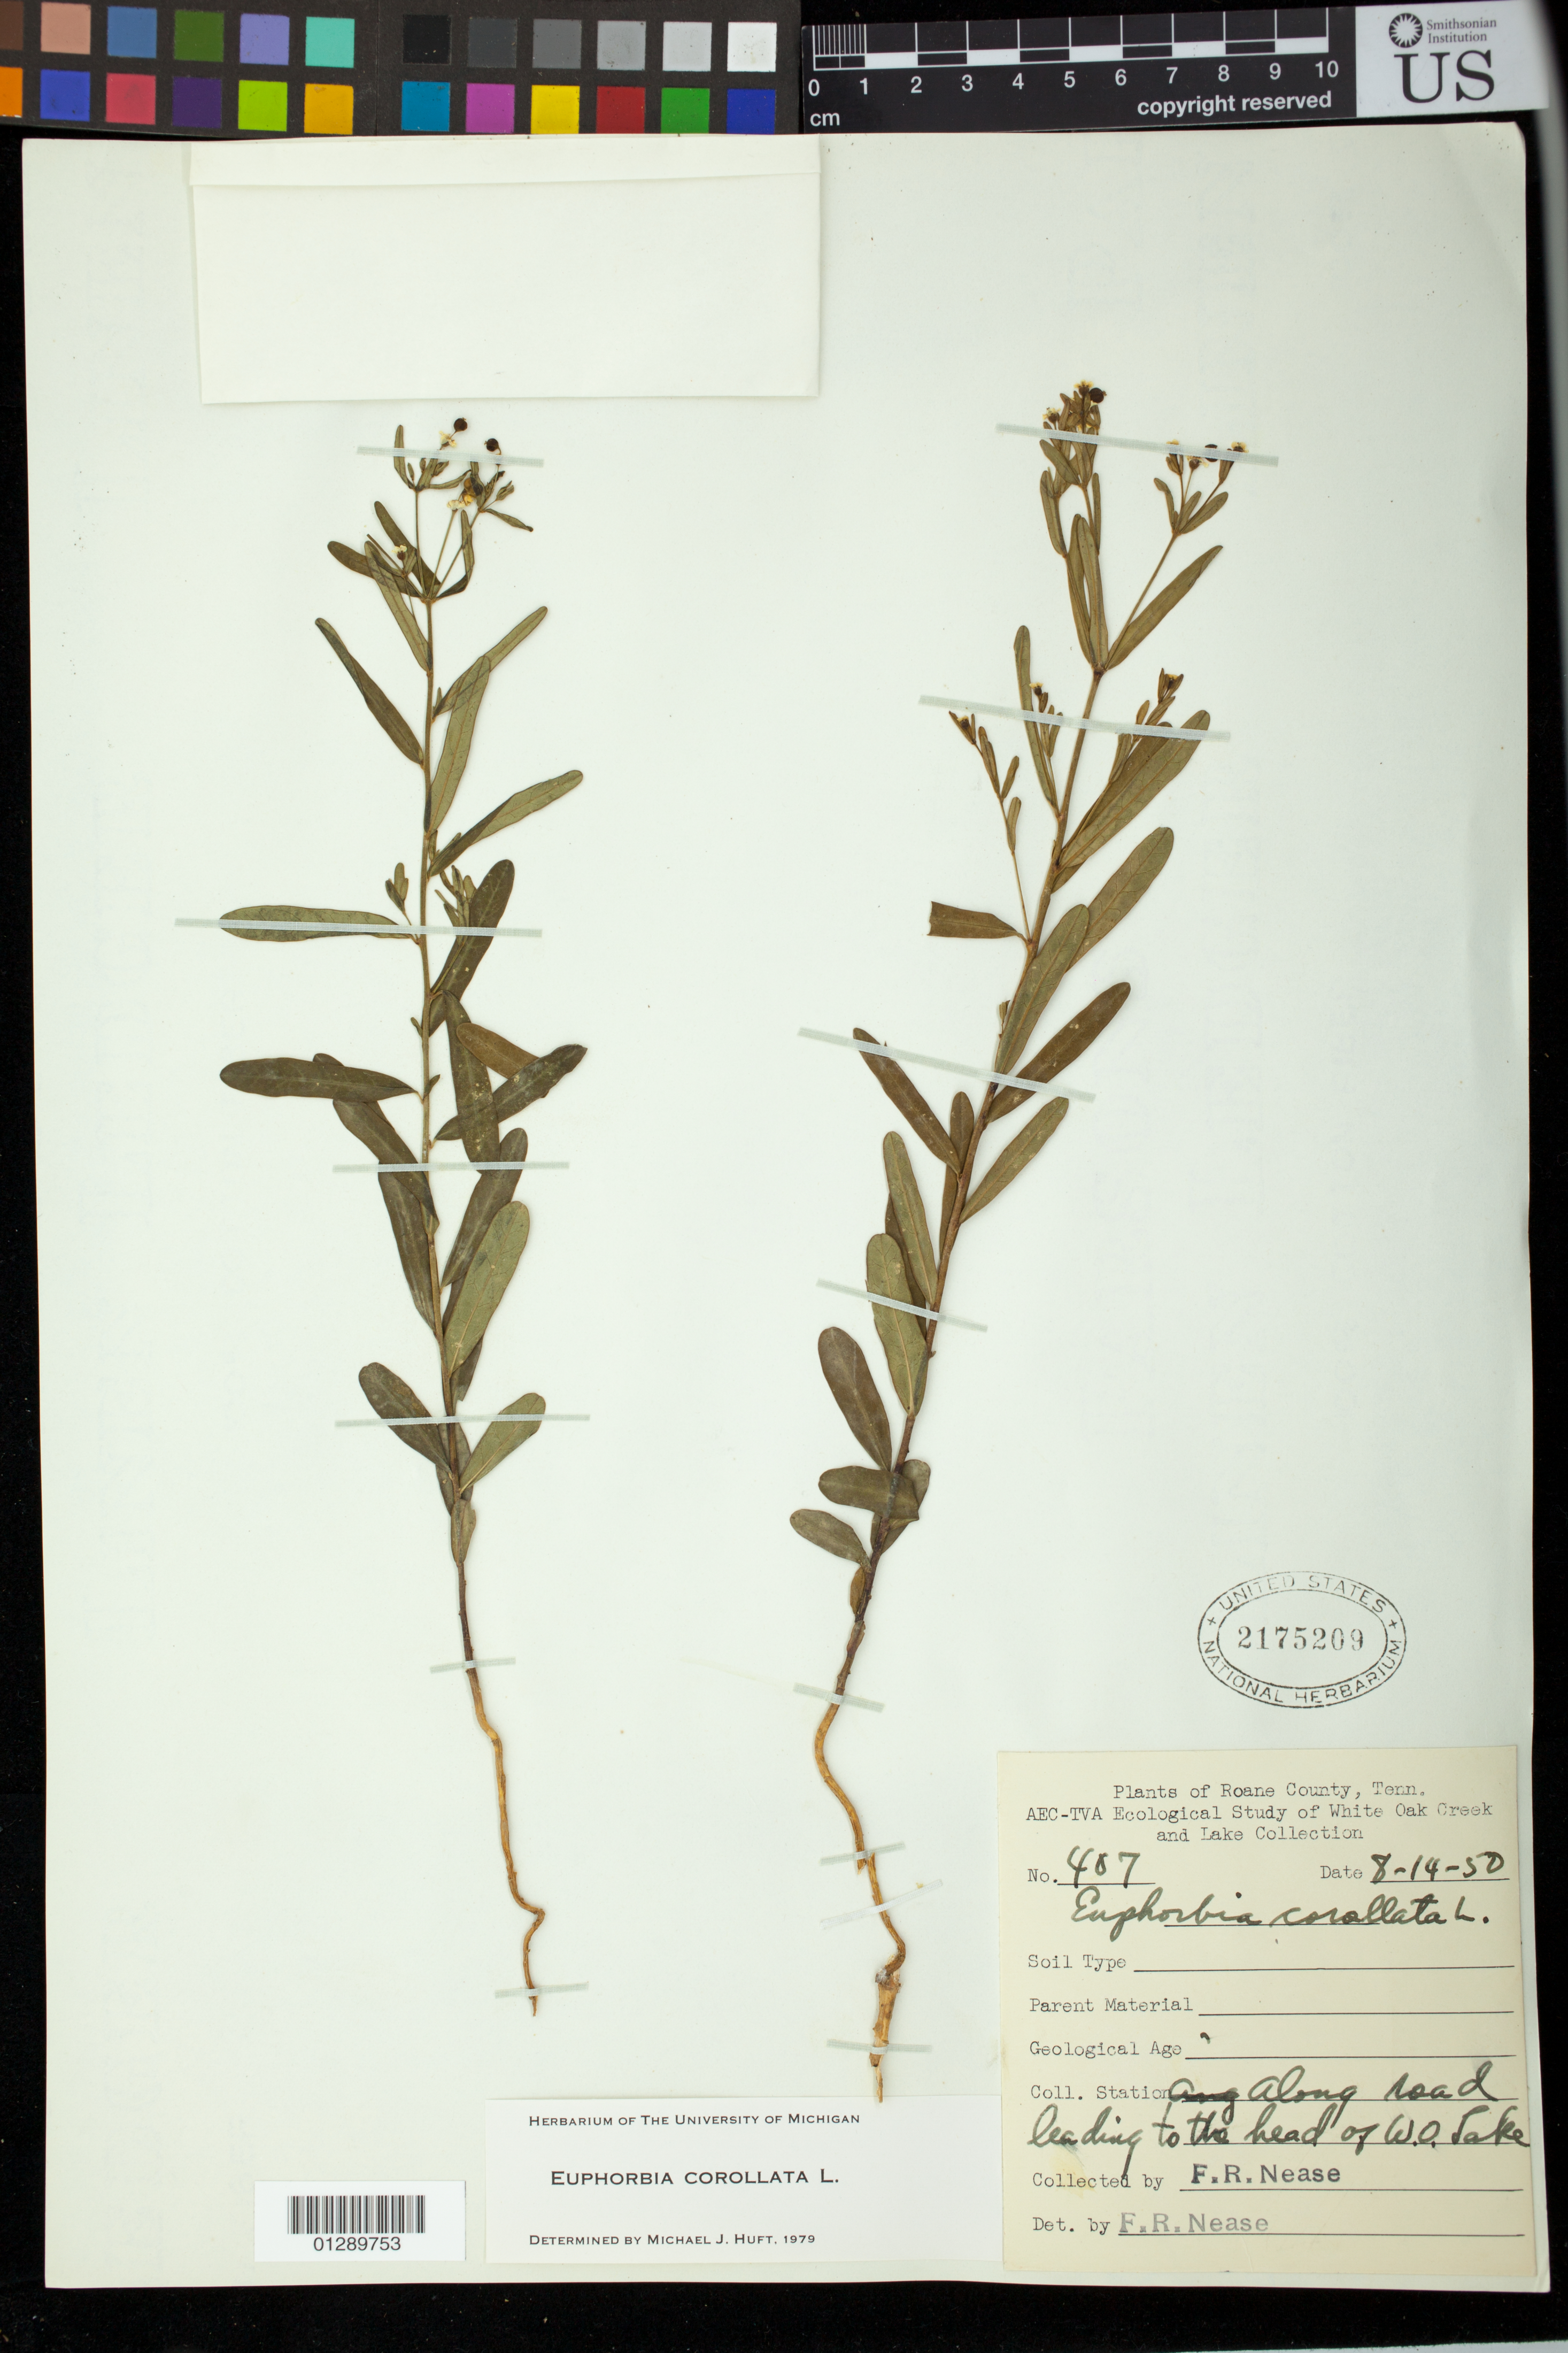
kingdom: Plantae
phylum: Tracheophyta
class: Magnoliopsida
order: Malpighiales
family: Euphorbiaceae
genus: Euphorbia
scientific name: Euphorbia corollata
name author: L.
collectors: F. Nease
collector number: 487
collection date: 1950-08-14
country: United States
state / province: Tennessee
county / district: Roane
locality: Along road leading to the head of Whiteoak Lake.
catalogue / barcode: US 2175209